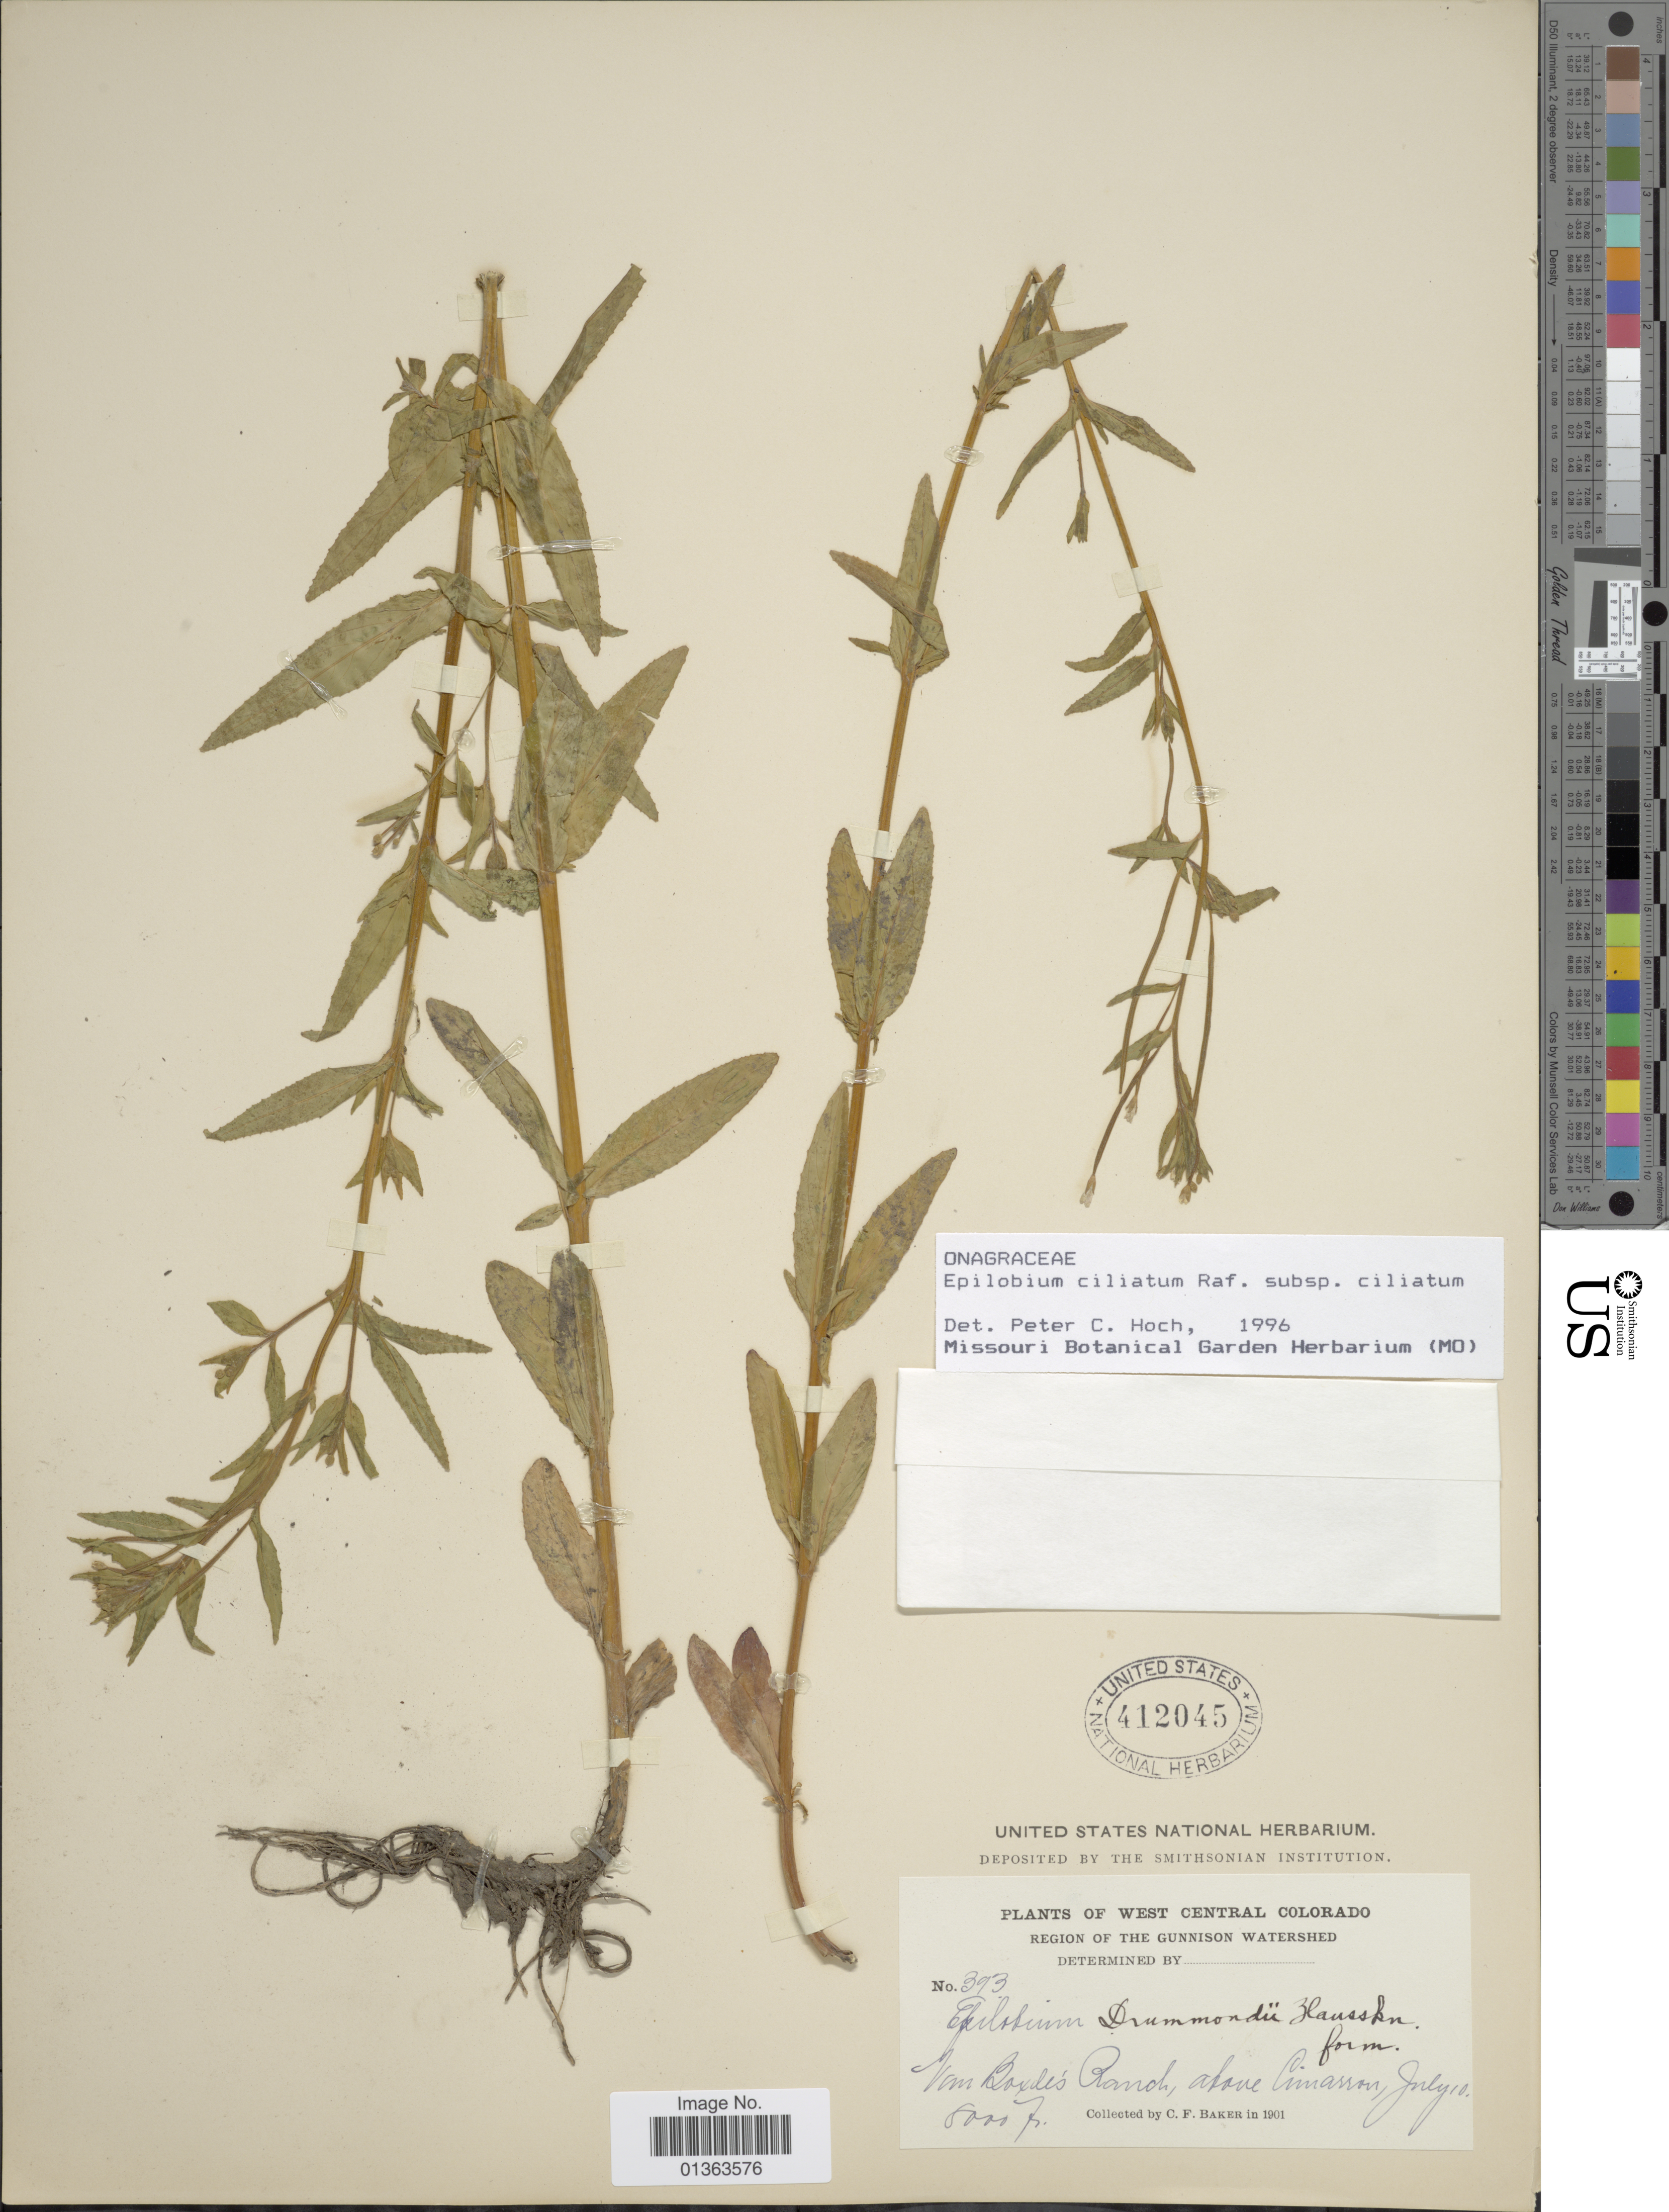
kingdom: Plantae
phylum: Tracheophyta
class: Magnoliopsida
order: Myrtales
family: Onagraceae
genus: Epilobium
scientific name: Epilobium ciliatum subsp. ciliatum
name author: Raf.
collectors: C. F. Baker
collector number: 393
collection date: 1901-07-10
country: United States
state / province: Colorado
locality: West Central Colorado. Region of the Gunnison Watershed. Van Boxle's Ranch, above Cimarron.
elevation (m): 2438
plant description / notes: Corrected "Van Doxléd Ranch, above Cinnarron" to "Van Boxle's Ranch, above Cimarron."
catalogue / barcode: US 412045